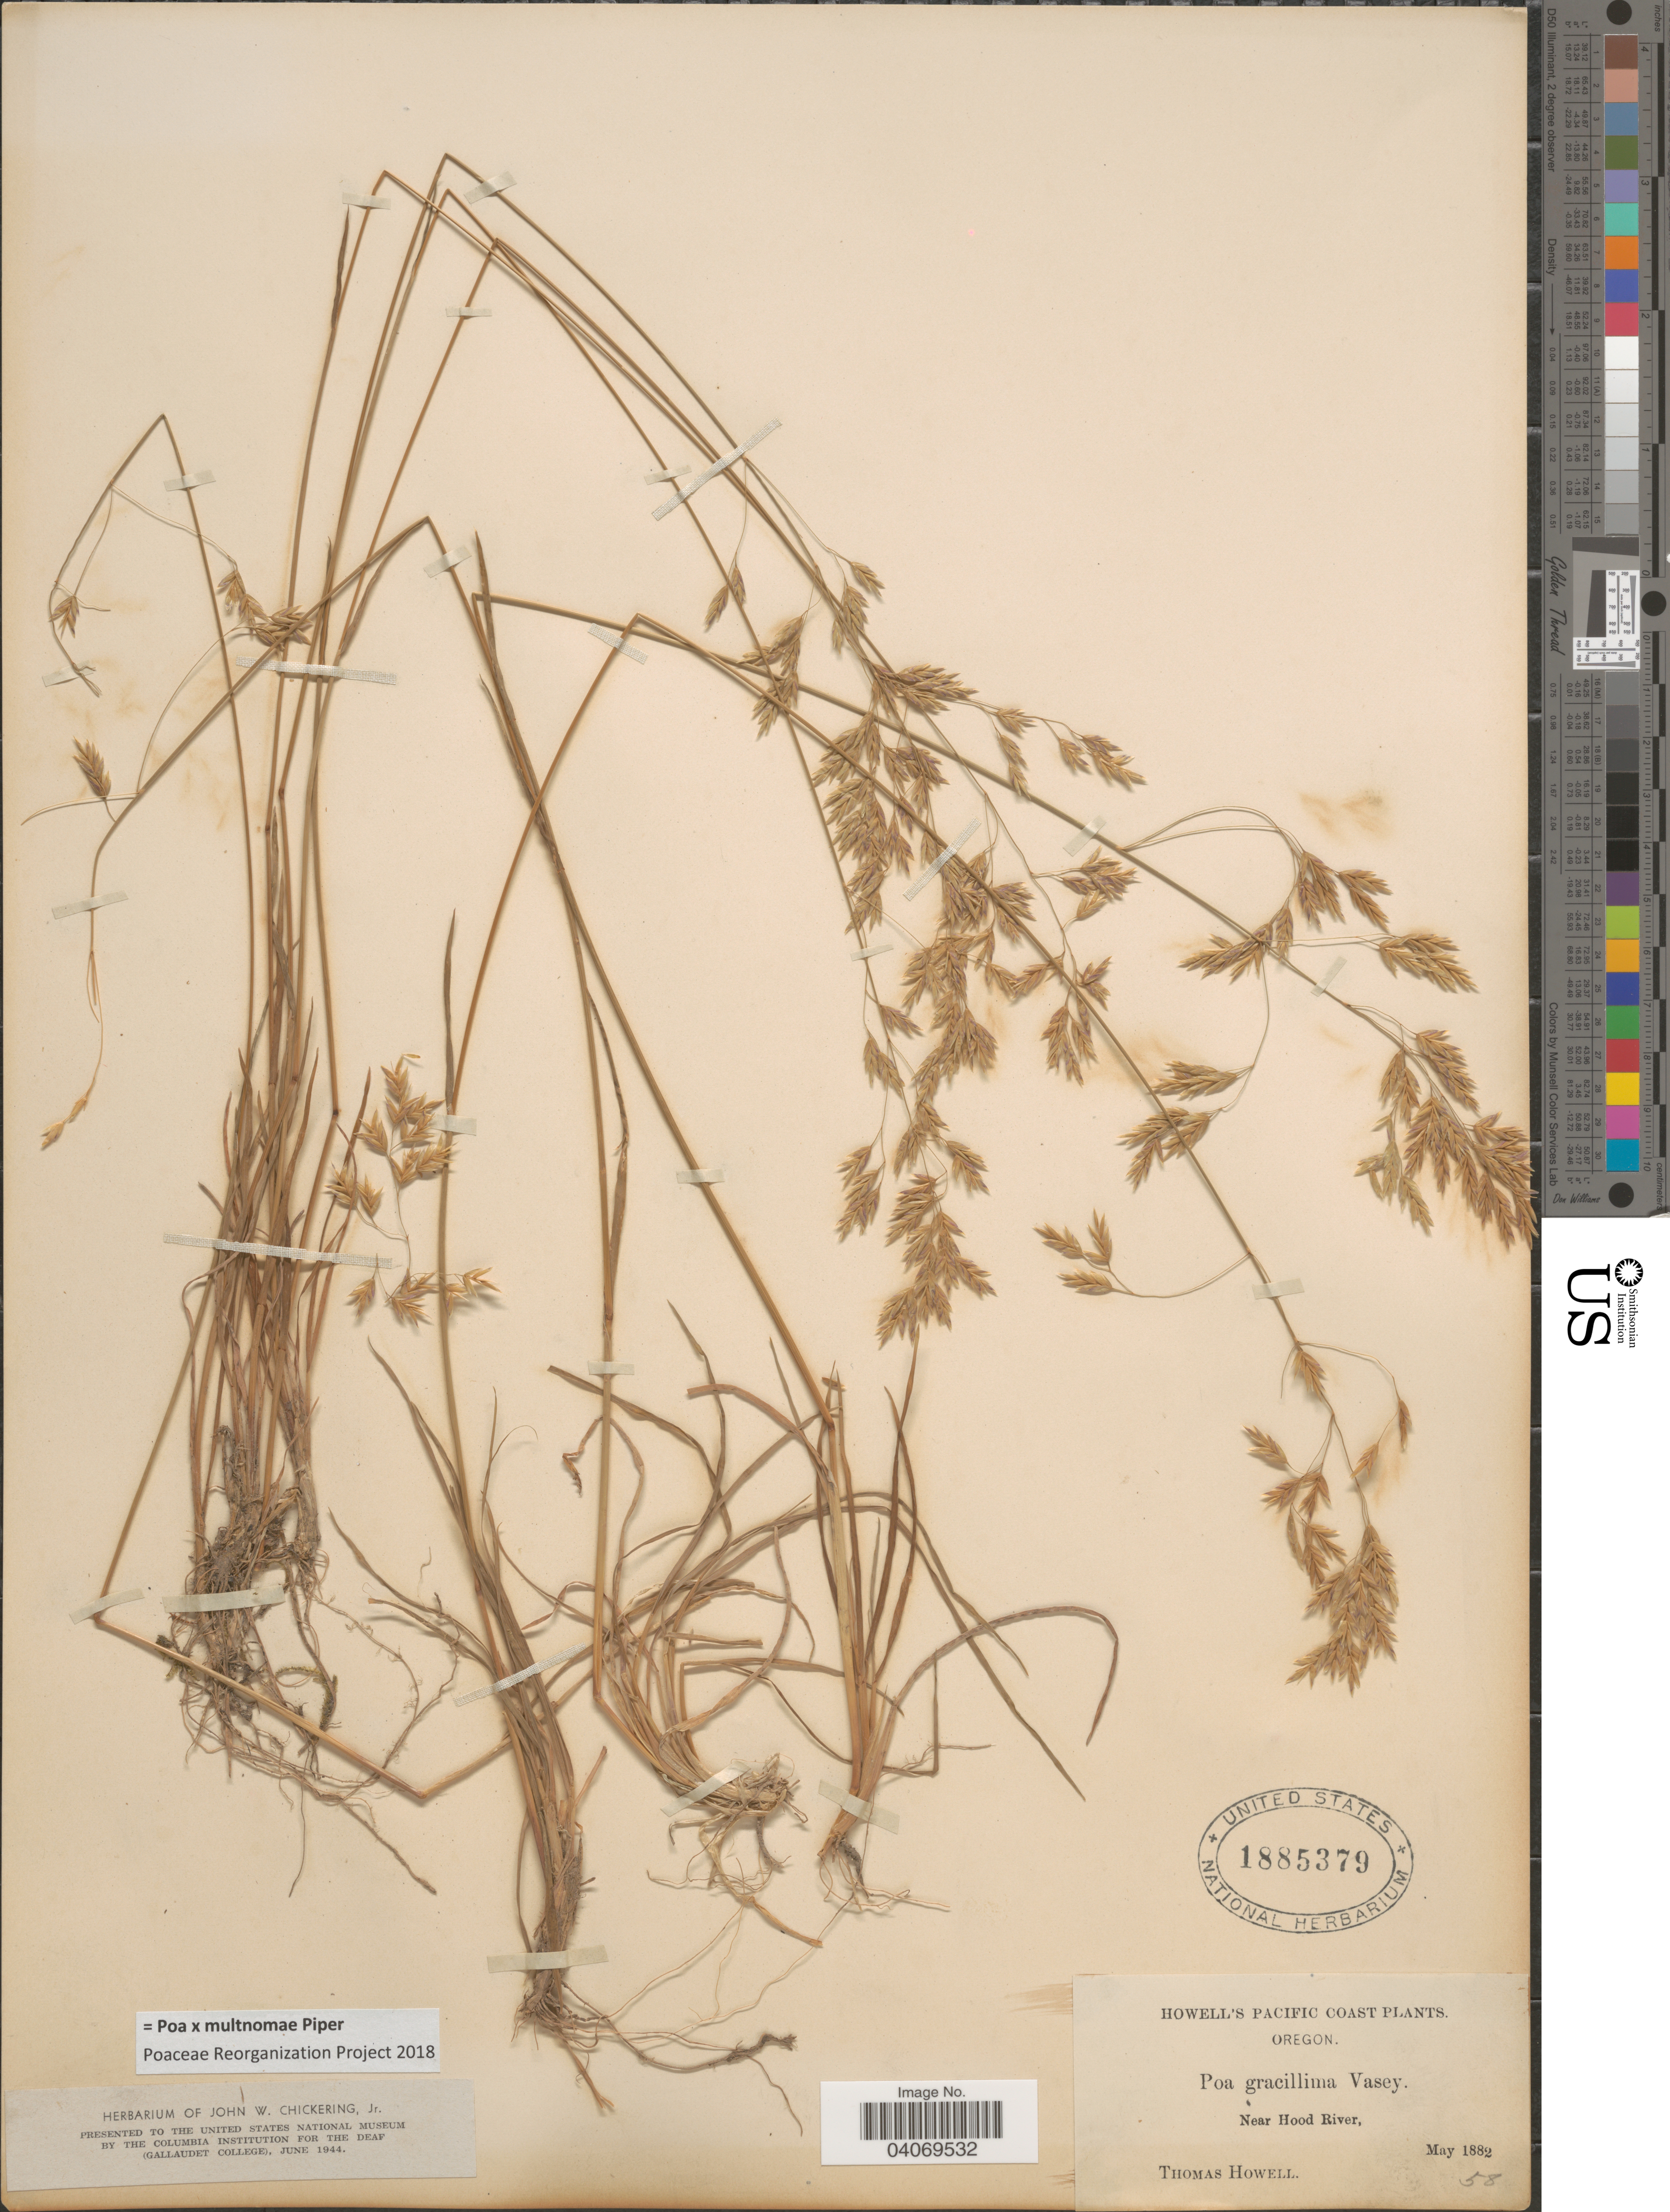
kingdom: Plantae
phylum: Tracheophyta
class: Liliopsida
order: Poales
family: Poaceae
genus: Poa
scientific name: Poa x multnomae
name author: Piper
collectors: T. Howell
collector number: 58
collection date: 1882-05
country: United States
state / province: Oregon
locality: Pacific Coast. Near Hood River.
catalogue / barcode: US 1885379